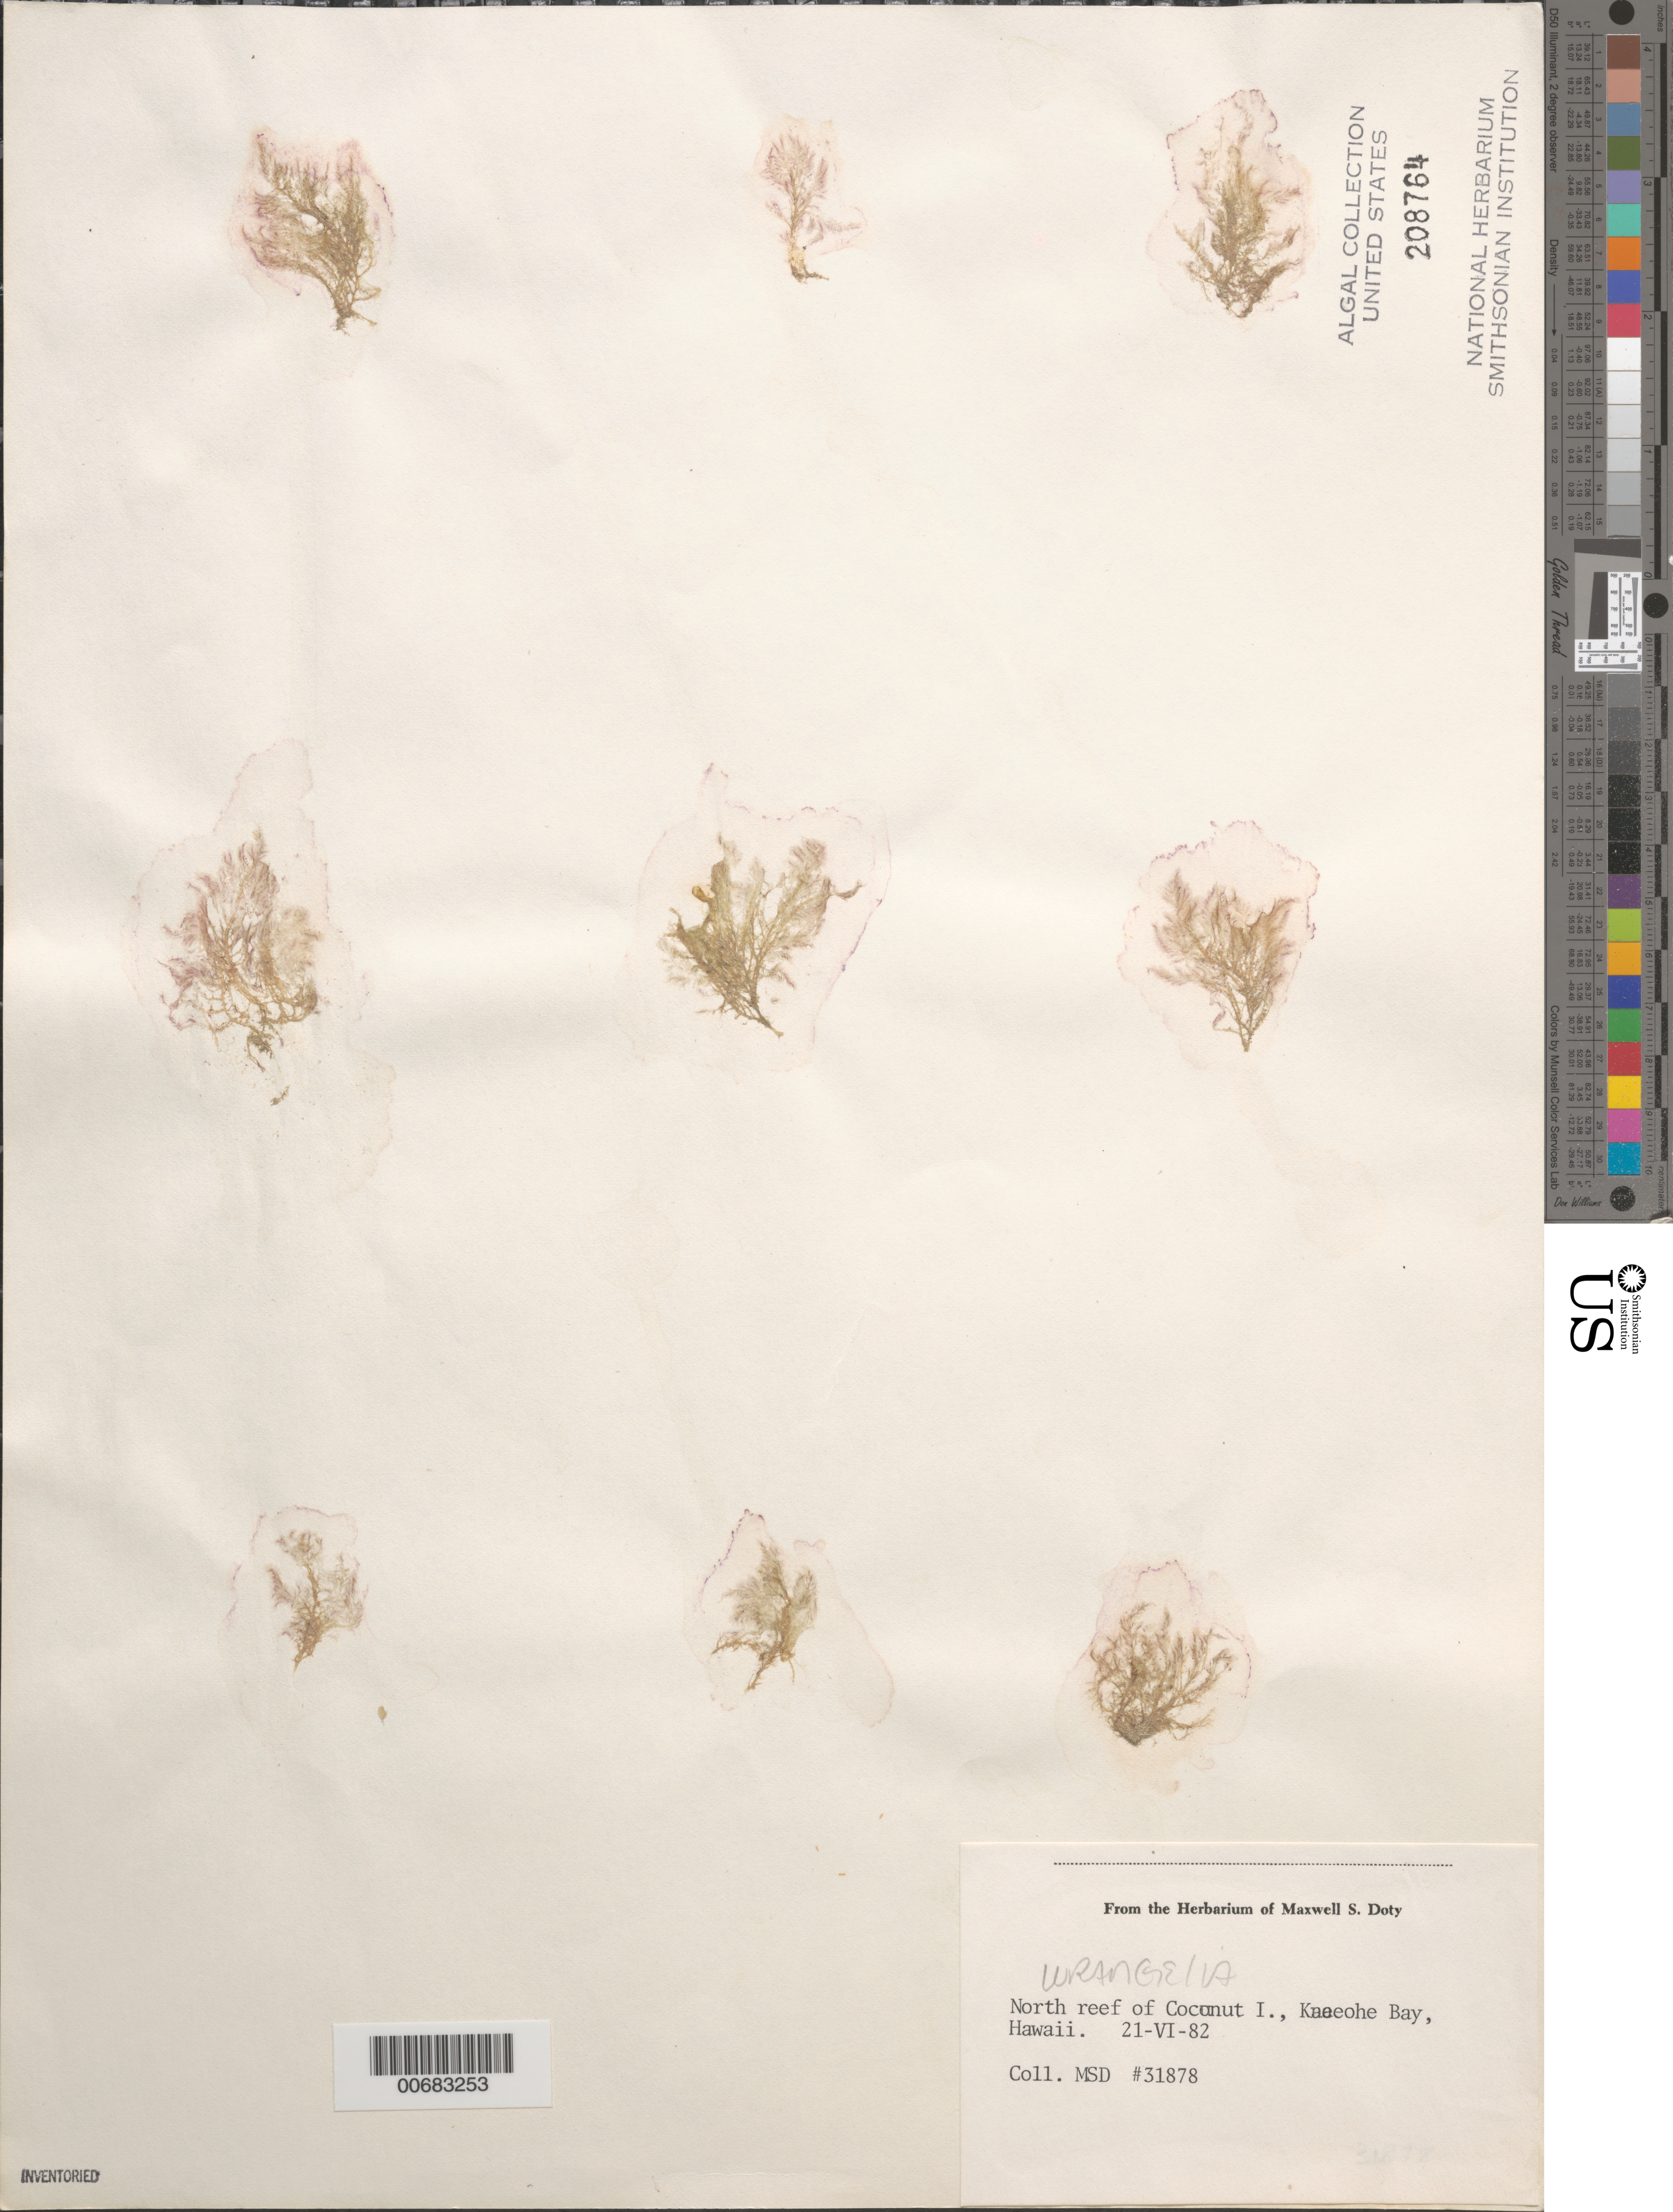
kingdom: Plantae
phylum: Rhodophyta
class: Florideophyceae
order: Ceramiales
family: Wrangeliaceae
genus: Wrangelia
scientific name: Wrangelia sp.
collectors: M. S. Doty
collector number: MSD 31878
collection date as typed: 21 Jun 1982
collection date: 1982-06-21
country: United States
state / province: Hawaii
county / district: Honolulu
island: Oahu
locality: Coconut Island North Reef, Kaneohe Bay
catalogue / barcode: US 208764